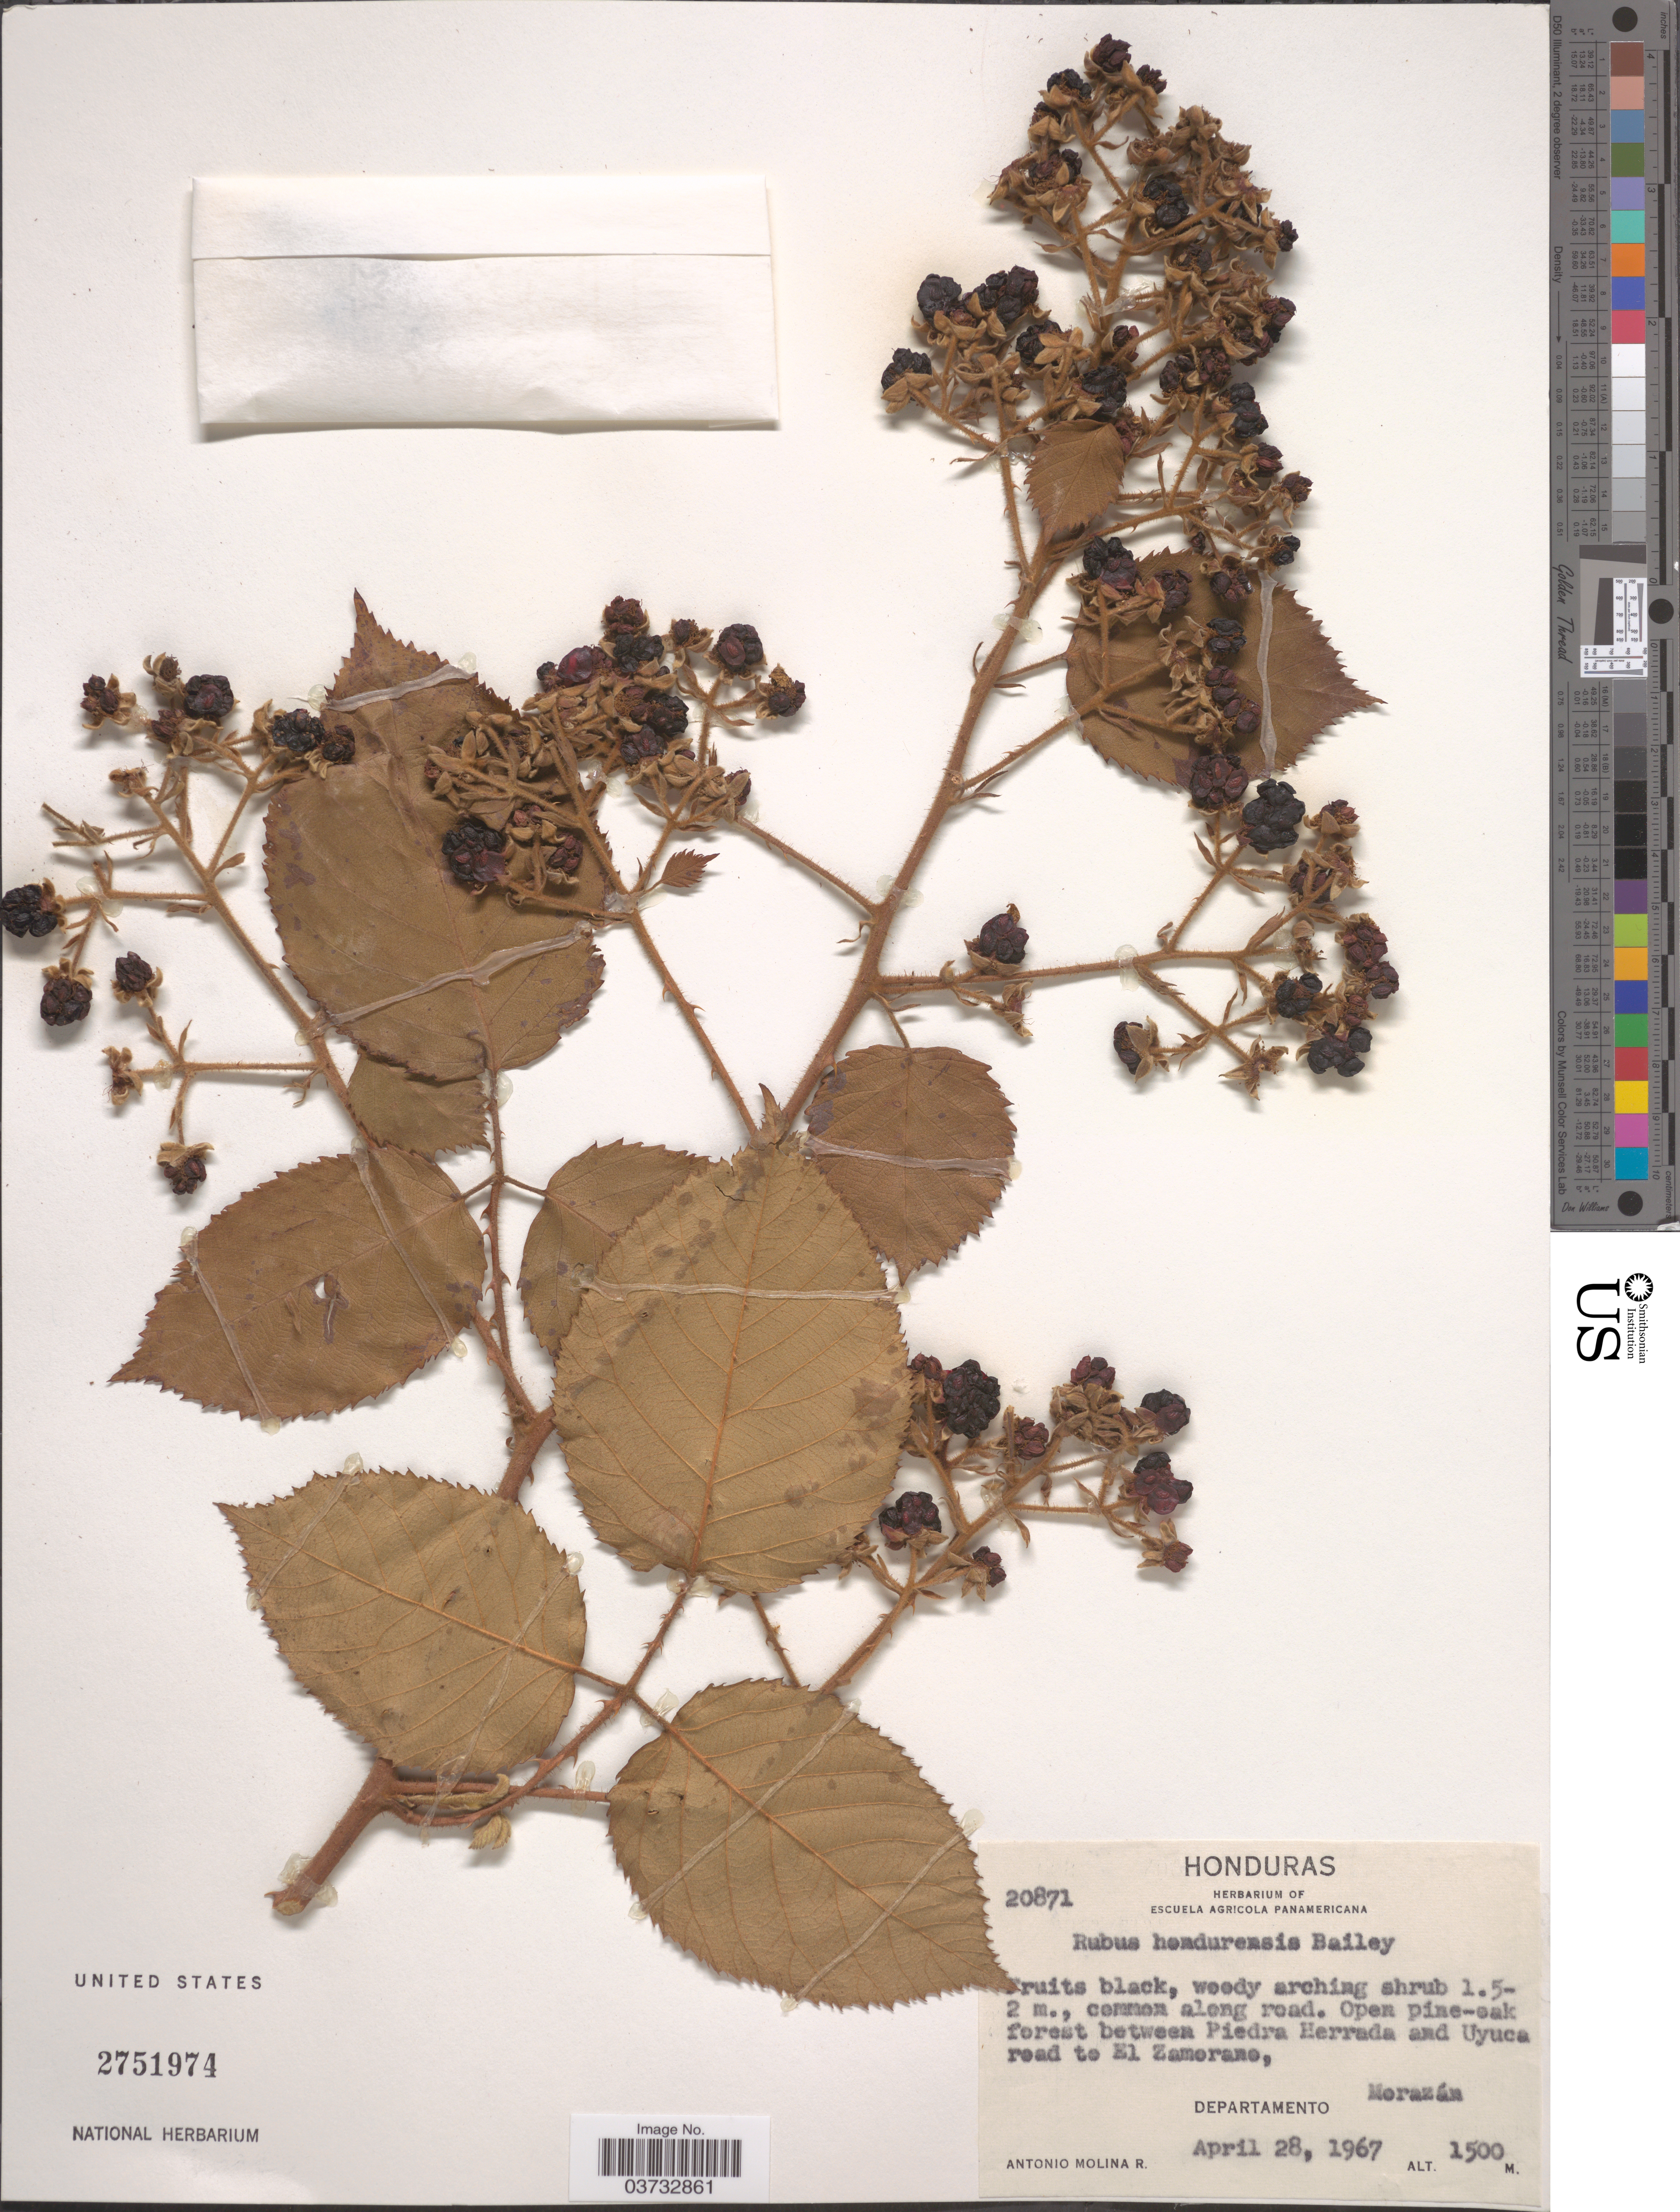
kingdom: Plantae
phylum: Tracheophyta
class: Magnoliopsida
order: Rosales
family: Rosaceae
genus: Rubus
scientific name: Rubus hondurensis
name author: L.H. Bailey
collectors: A. Molina R.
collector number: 20871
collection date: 1967-04-28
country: Honduras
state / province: Fco. Morazán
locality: Open pine-oak forest between Piedra Herrada and Uyuca road to El Zamorano, Departamento Morazán.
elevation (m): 1500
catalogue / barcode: US 2751974